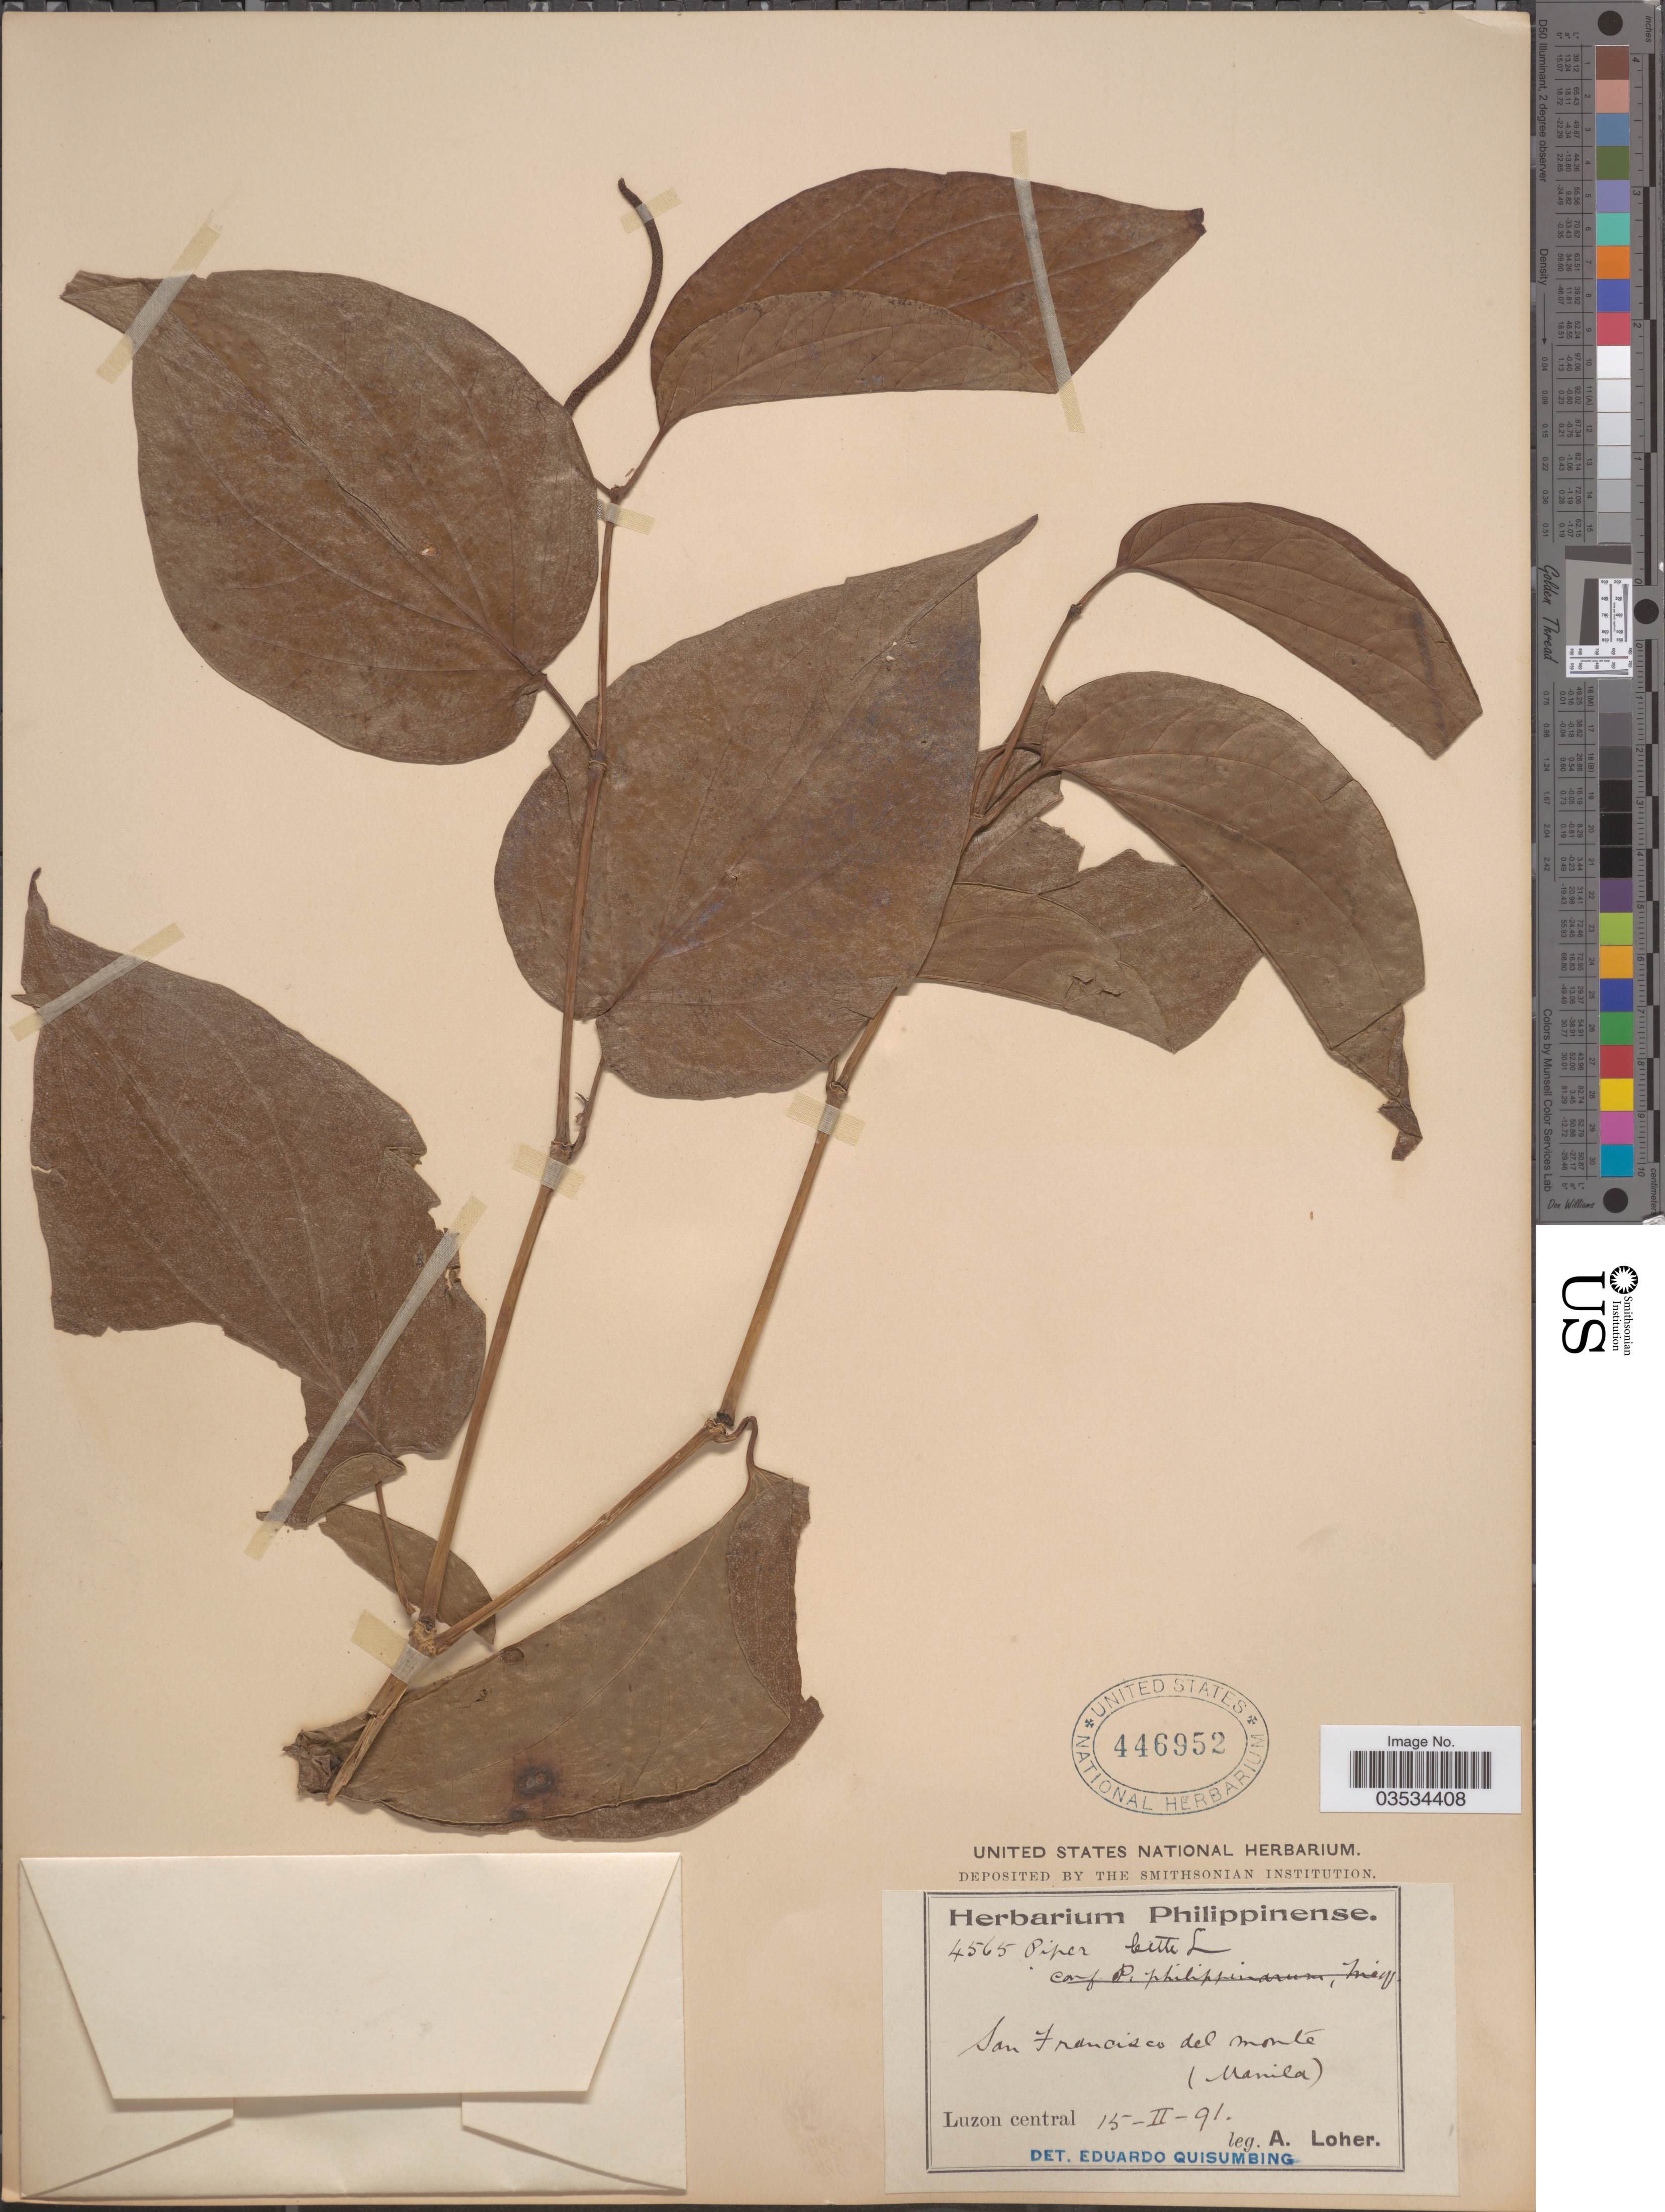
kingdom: Plantae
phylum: Tracheophyta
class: Magnoliopsida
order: Piperales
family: Piperaceae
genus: Piper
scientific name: Piper betle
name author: L.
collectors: A. Loher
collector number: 4565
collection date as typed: Transcribed d/m/y: 15/2/91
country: Philippines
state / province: Central Luzon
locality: San Francisco del monte (Manila). Luzon central.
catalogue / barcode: US 446952